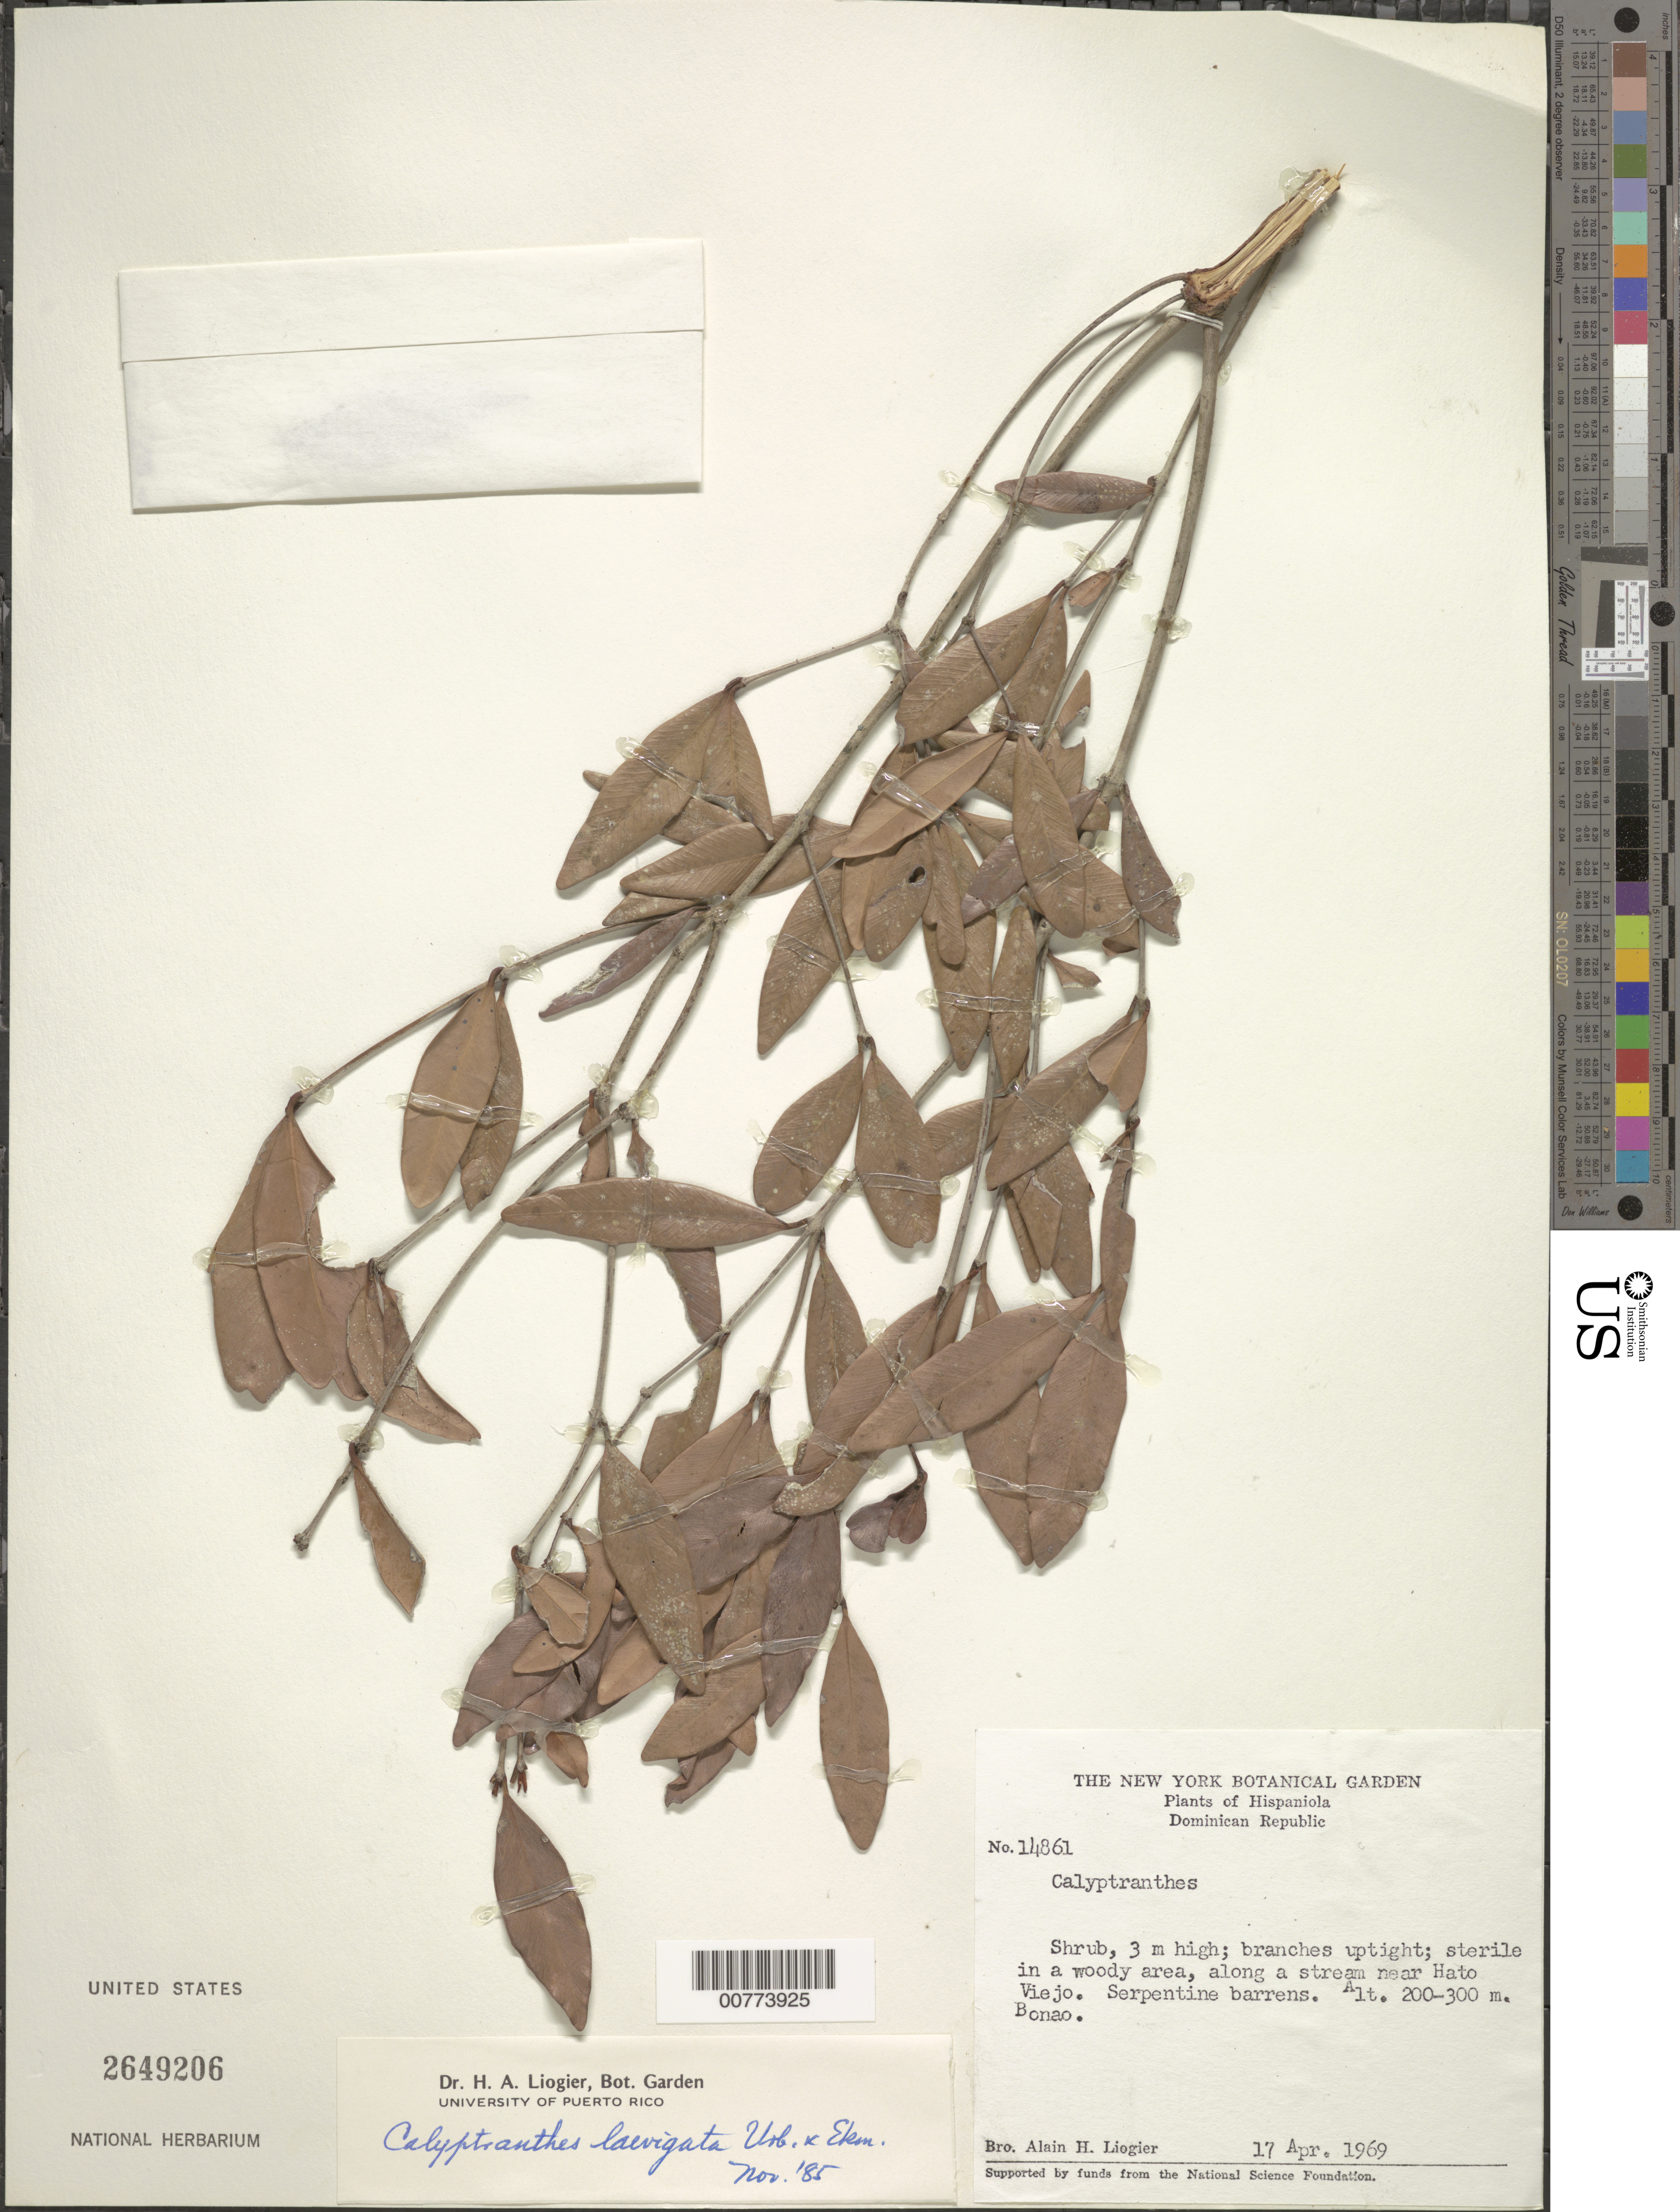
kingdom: Plantae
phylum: Tracheophyta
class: Magnoliopsida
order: Myrtales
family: Myrtaceae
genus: Myrcia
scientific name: Myrcia neolaevigata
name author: K. Campbell & Peguero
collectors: A. H. Liogier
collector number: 14861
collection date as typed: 17 Apr 1969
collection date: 1969-04-17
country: Dominican Republic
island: Hispaniola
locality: Bonao, along a stream near Hato Viejo.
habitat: Woody area, serpentine barrens; along stream.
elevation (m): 200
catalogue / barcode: US 2649206